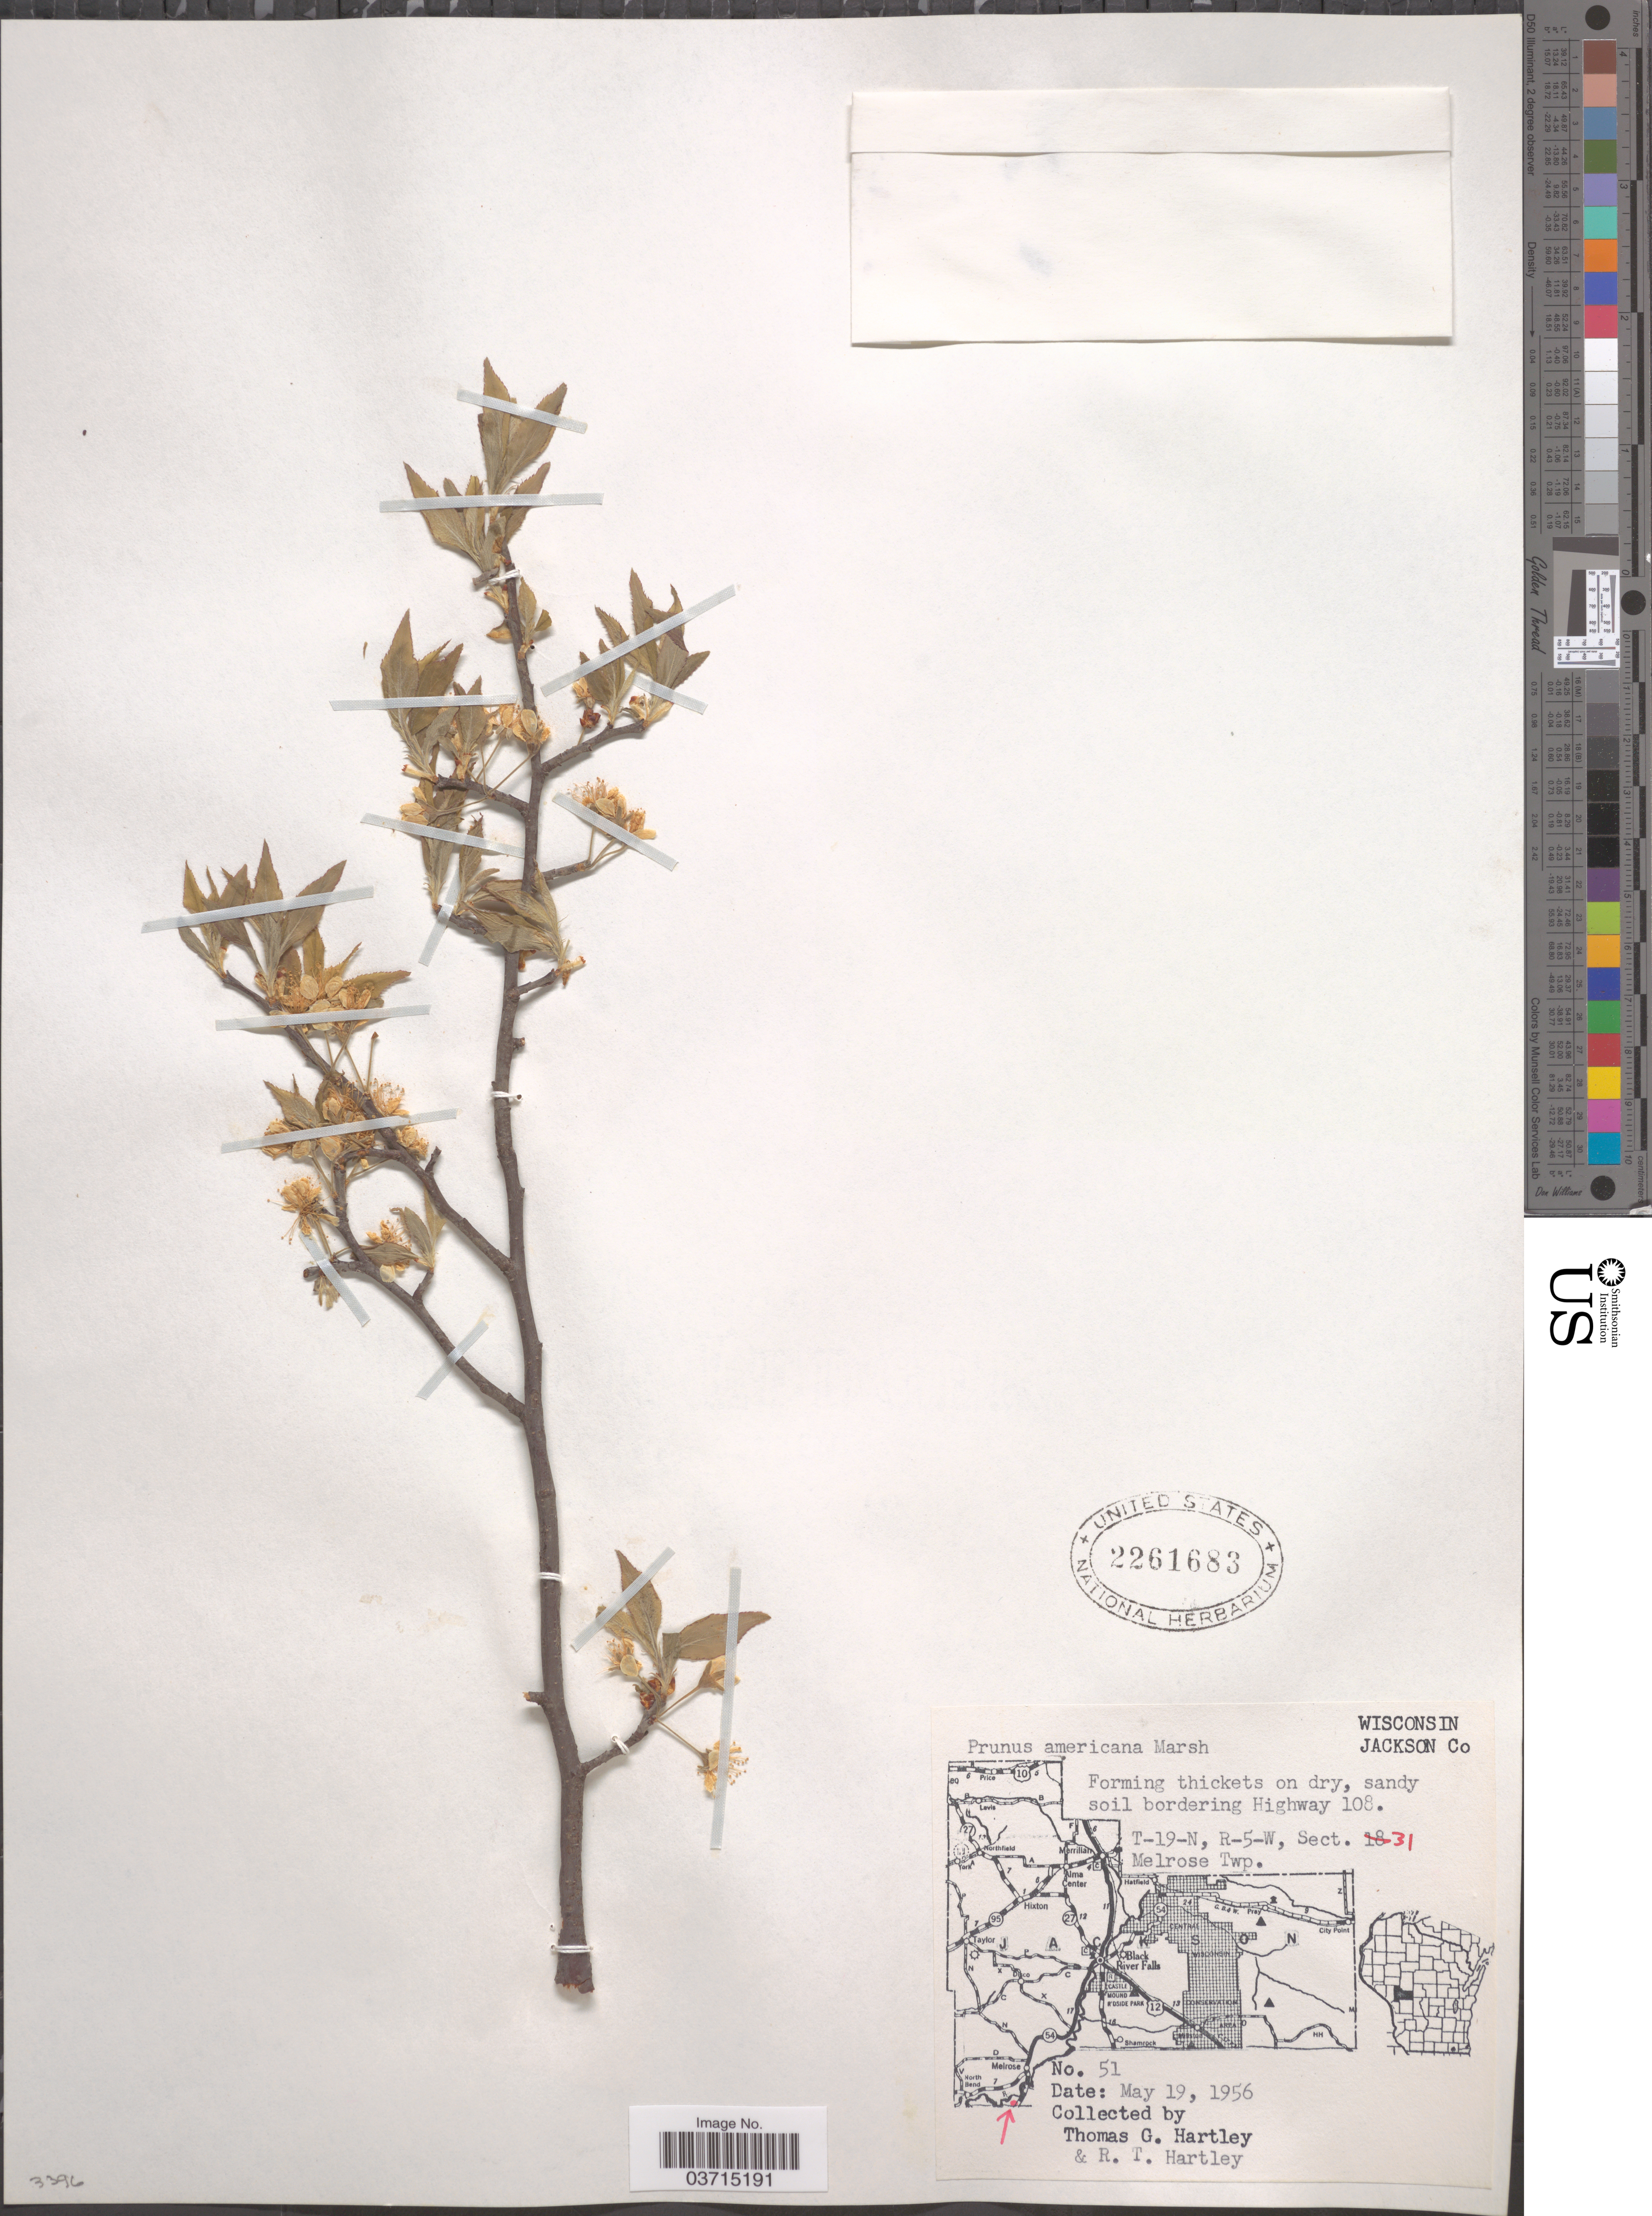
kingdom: Plantae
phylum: Tracheophyta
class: Magnoliopsida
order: Rosales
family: Rosaceae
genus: Prunus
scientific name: Prunus americana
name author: Marshall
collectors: T. G. Hartley & R. T. Hartley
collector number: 51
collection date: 1956-05-19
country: United States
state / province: Wisconsin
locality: Jackson Co. Bordering Highway 108. T-19-N, R-5-W, Sect. 31. Melrose Twp.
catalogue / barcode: US 2261683